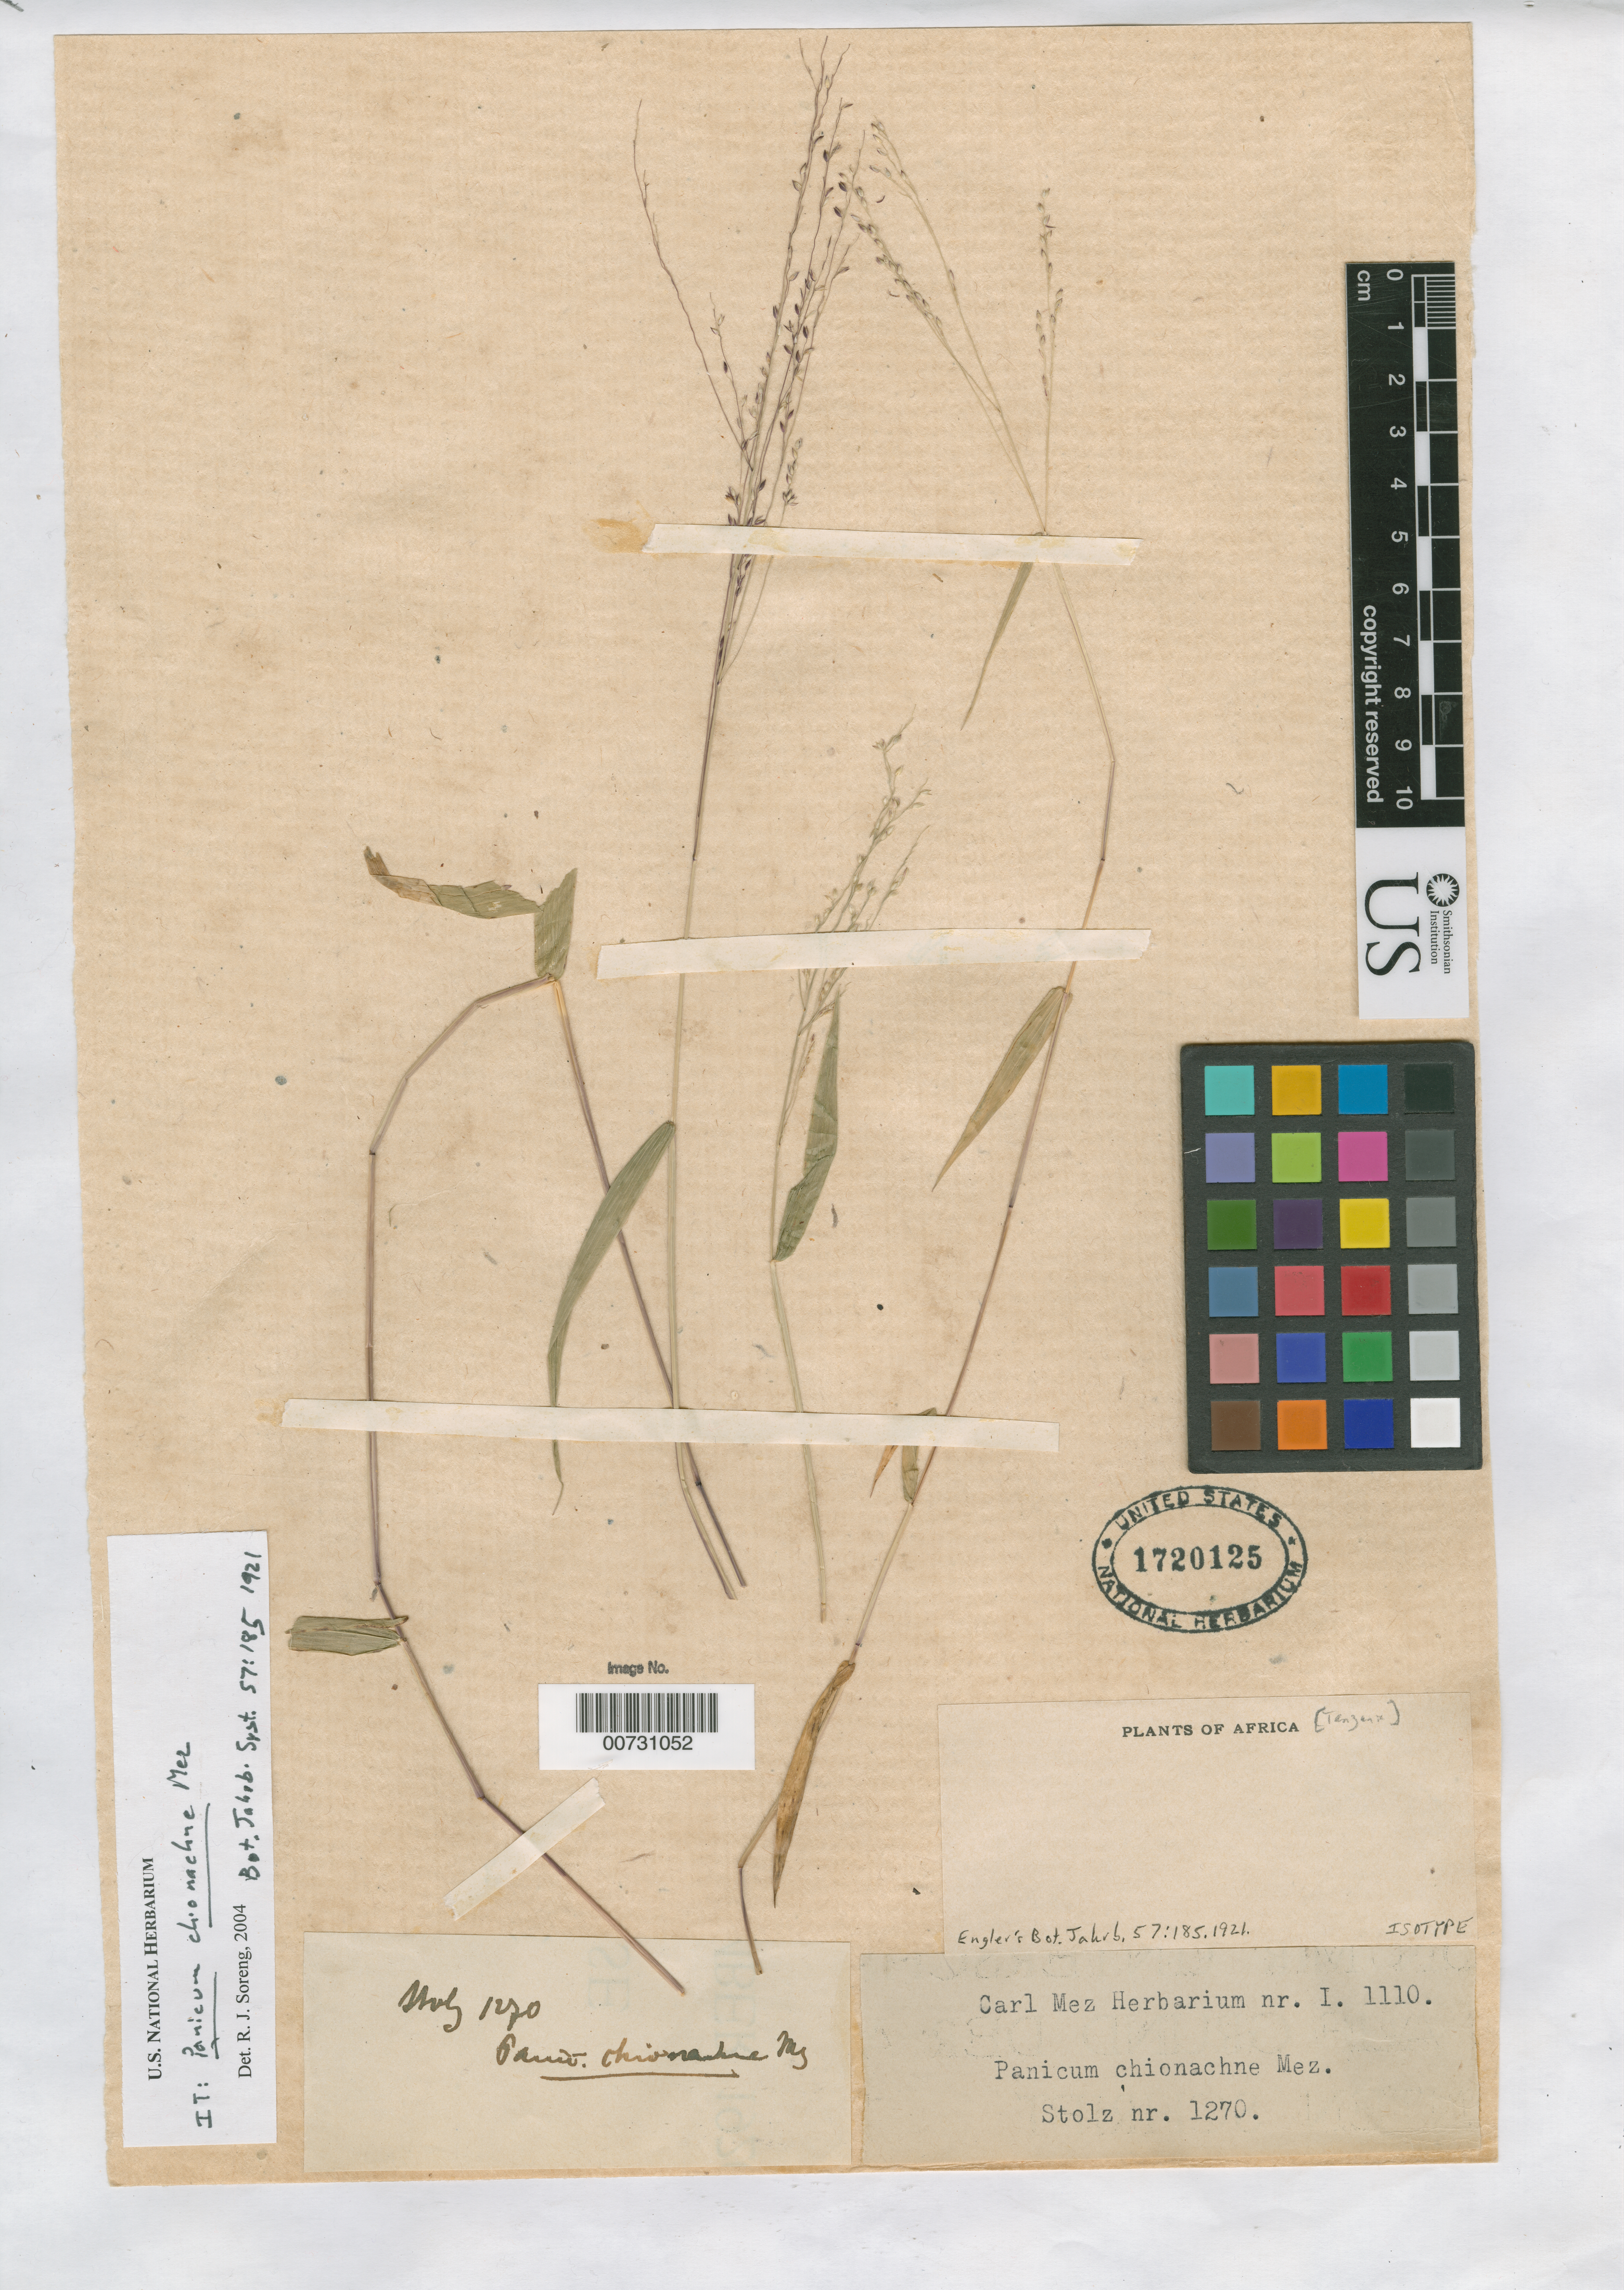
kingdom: Plantae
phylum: Tracheophyta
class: Liliopsida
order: Poales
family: Poaceae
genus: Panicum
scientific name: Panicum chionachne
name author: Mez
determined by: Soreng, Robert J., Research Associate (BOT), Smithsonian Institution - National Museum of Natural History (UNITED STATES)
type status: Isotype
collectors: A. Stolz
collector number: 1270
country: Tanzania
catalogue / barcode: US 1720125